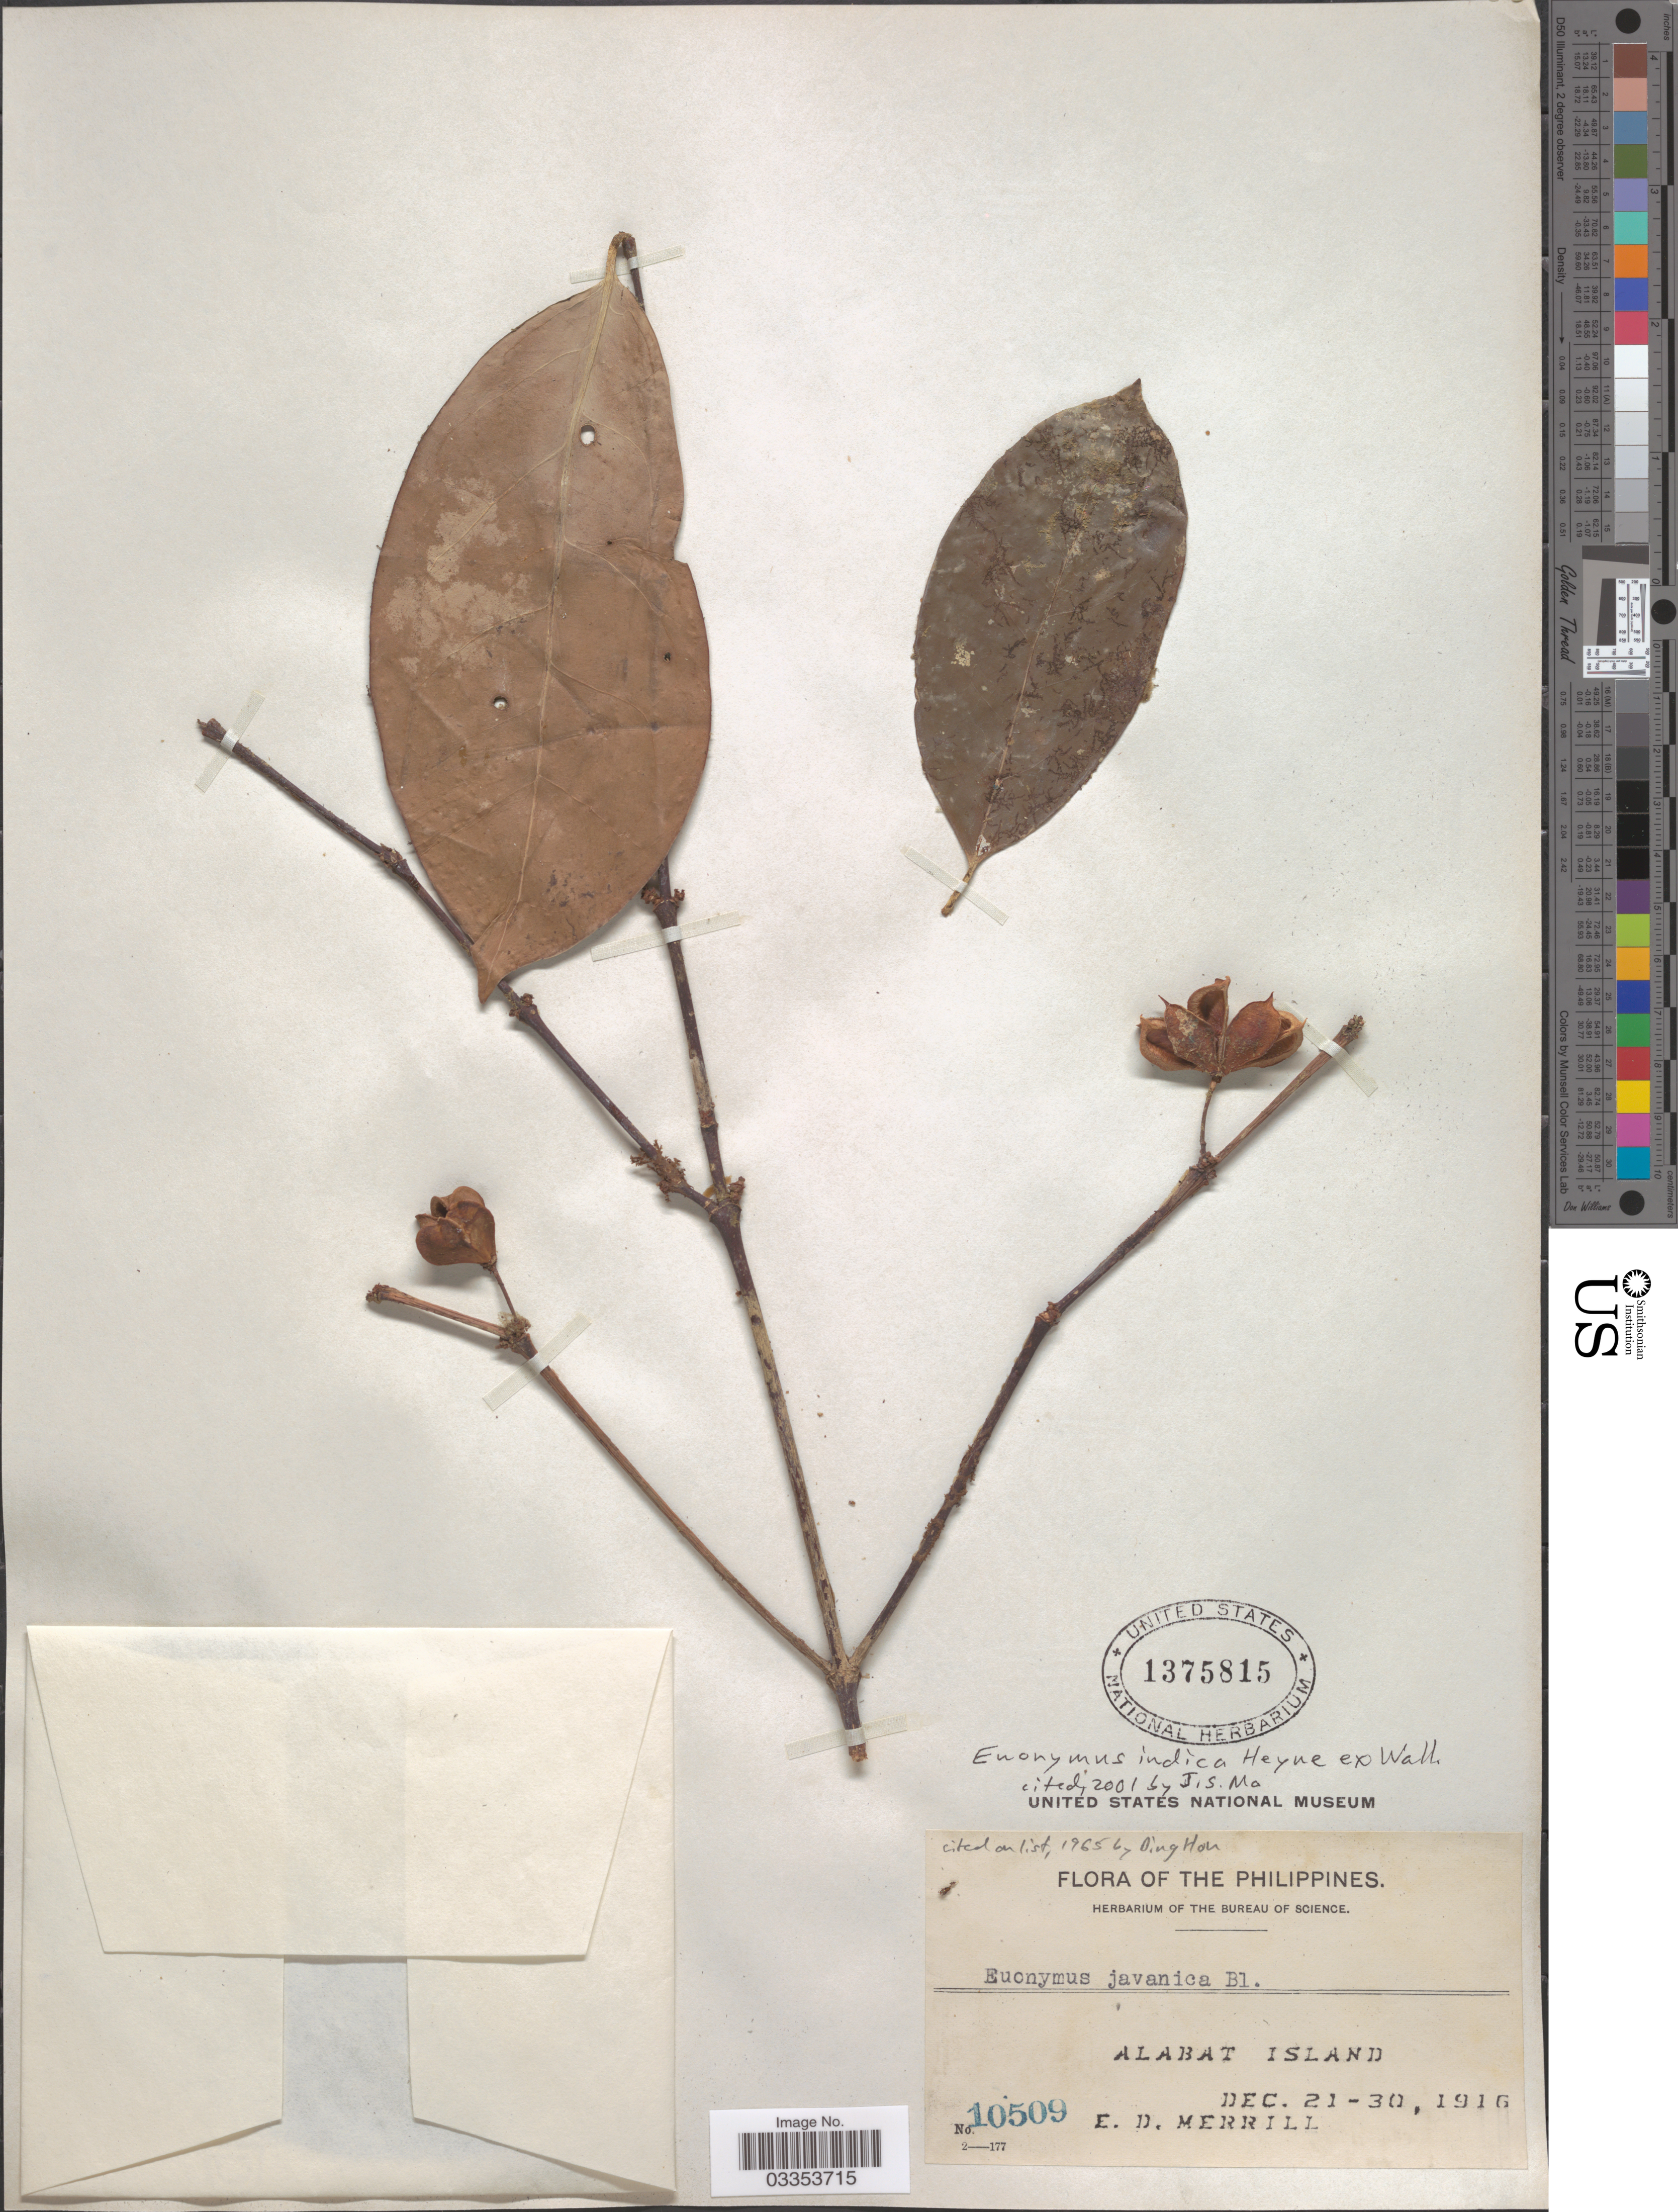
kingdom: Plantae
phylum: Tracheophyta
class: Magnoliopsida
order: Celastrales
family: Celastraceae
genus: Euonymus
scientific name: Euonymus indicus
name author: B. Heyne ex Wall.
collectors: A. D. E. Elmer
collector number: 10509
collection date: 1916-12-21/1916-12-30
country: Philippines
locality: Alabat Island.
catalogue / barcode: US 1375815